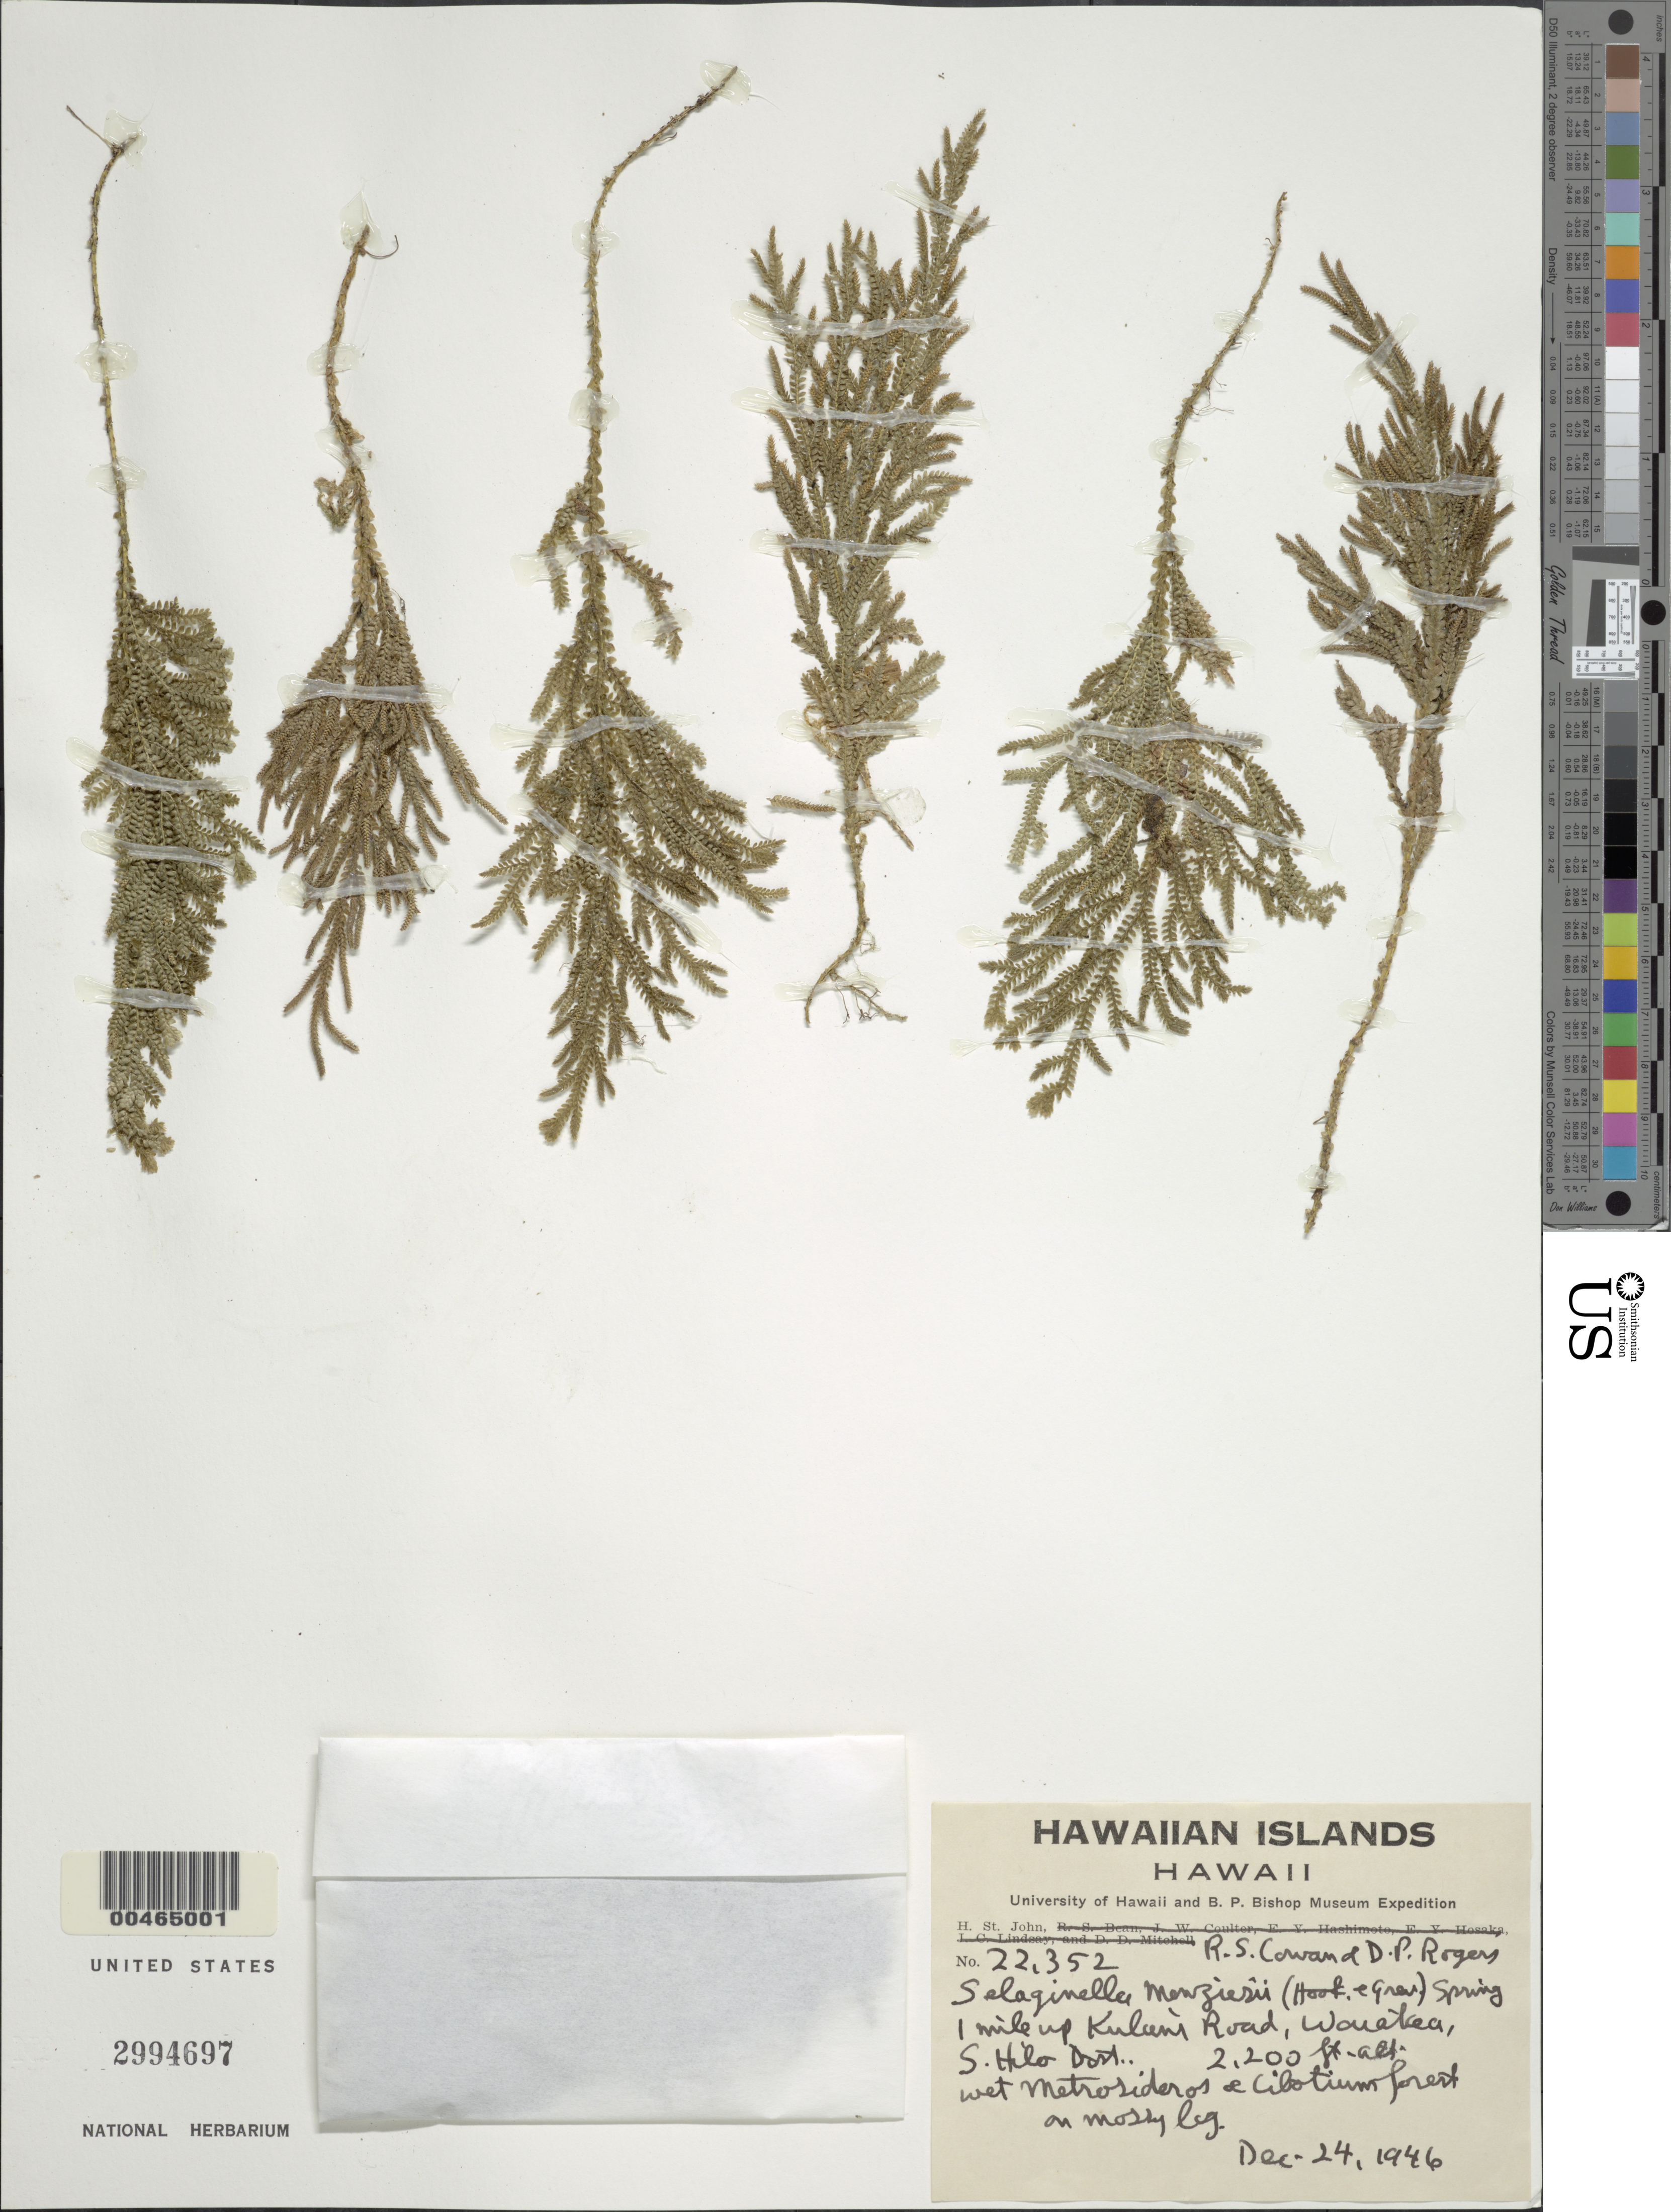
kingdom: Plantae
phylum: Tracheophyta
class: Lycopodiopsida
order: Selaginellales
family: Selaginellaceae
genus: Selaginella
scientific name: Selaginella arbuscula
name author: (Kualf.) Spring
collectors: H. St. John, R. S. Cowan & D. Rogers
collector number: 22352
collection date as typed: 24 Dec 1946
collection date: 1946-12-24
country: United States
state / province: Hawaii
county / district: Hawaii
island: Hawaii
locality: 1 mi up Kulani Road, Waiekea, S Hilo District, Hawaii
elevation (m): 671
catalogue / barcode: US 2994697